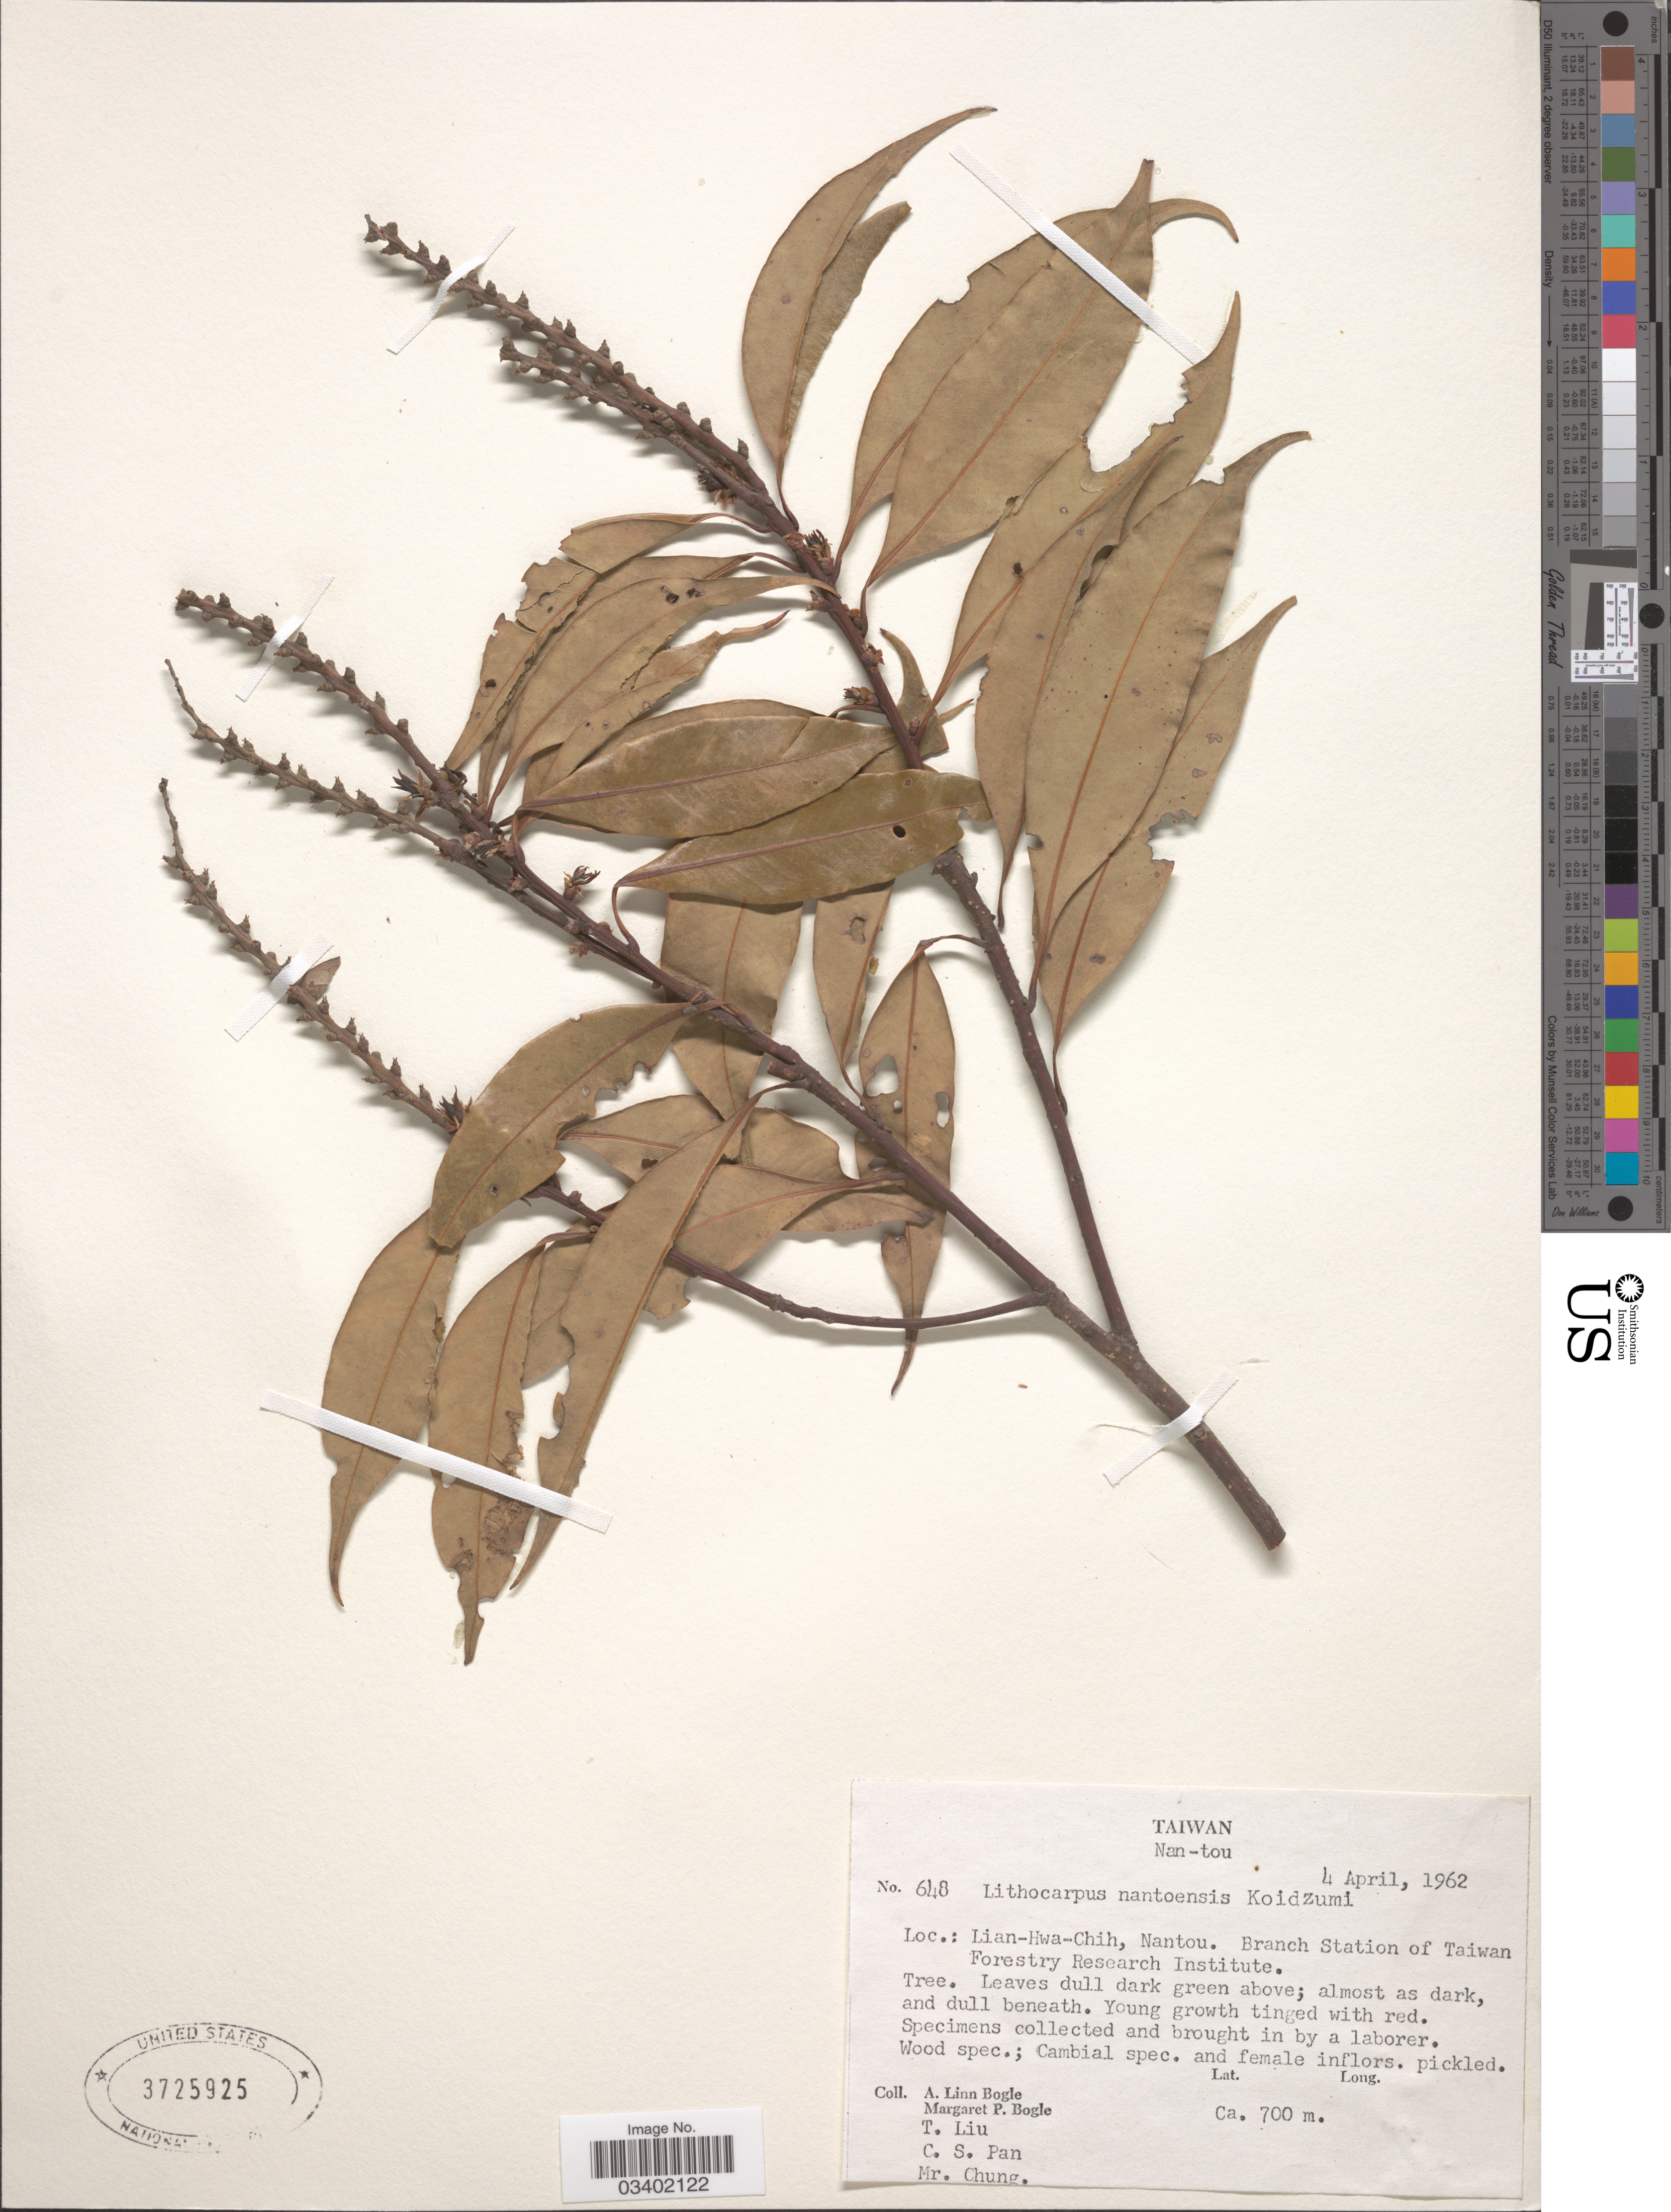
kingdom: Plantae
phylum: Tracheophyta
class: Magnoliopsida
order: Fagales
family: Betulaceae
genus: Betula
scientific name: Betula nantoensis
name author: (Hayata) Hayata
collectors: Bogle, A.L., M. Bogle, T. Liu, C. Pan & Mr. Chung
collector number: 648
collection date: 1962-04-04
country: Taiwan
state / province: Nantou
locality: Nan-tou. Lian-Hwa-Chih. Branch Station of Taiwan Forestry Research Institute.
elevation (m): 700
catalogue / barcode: US 3725925